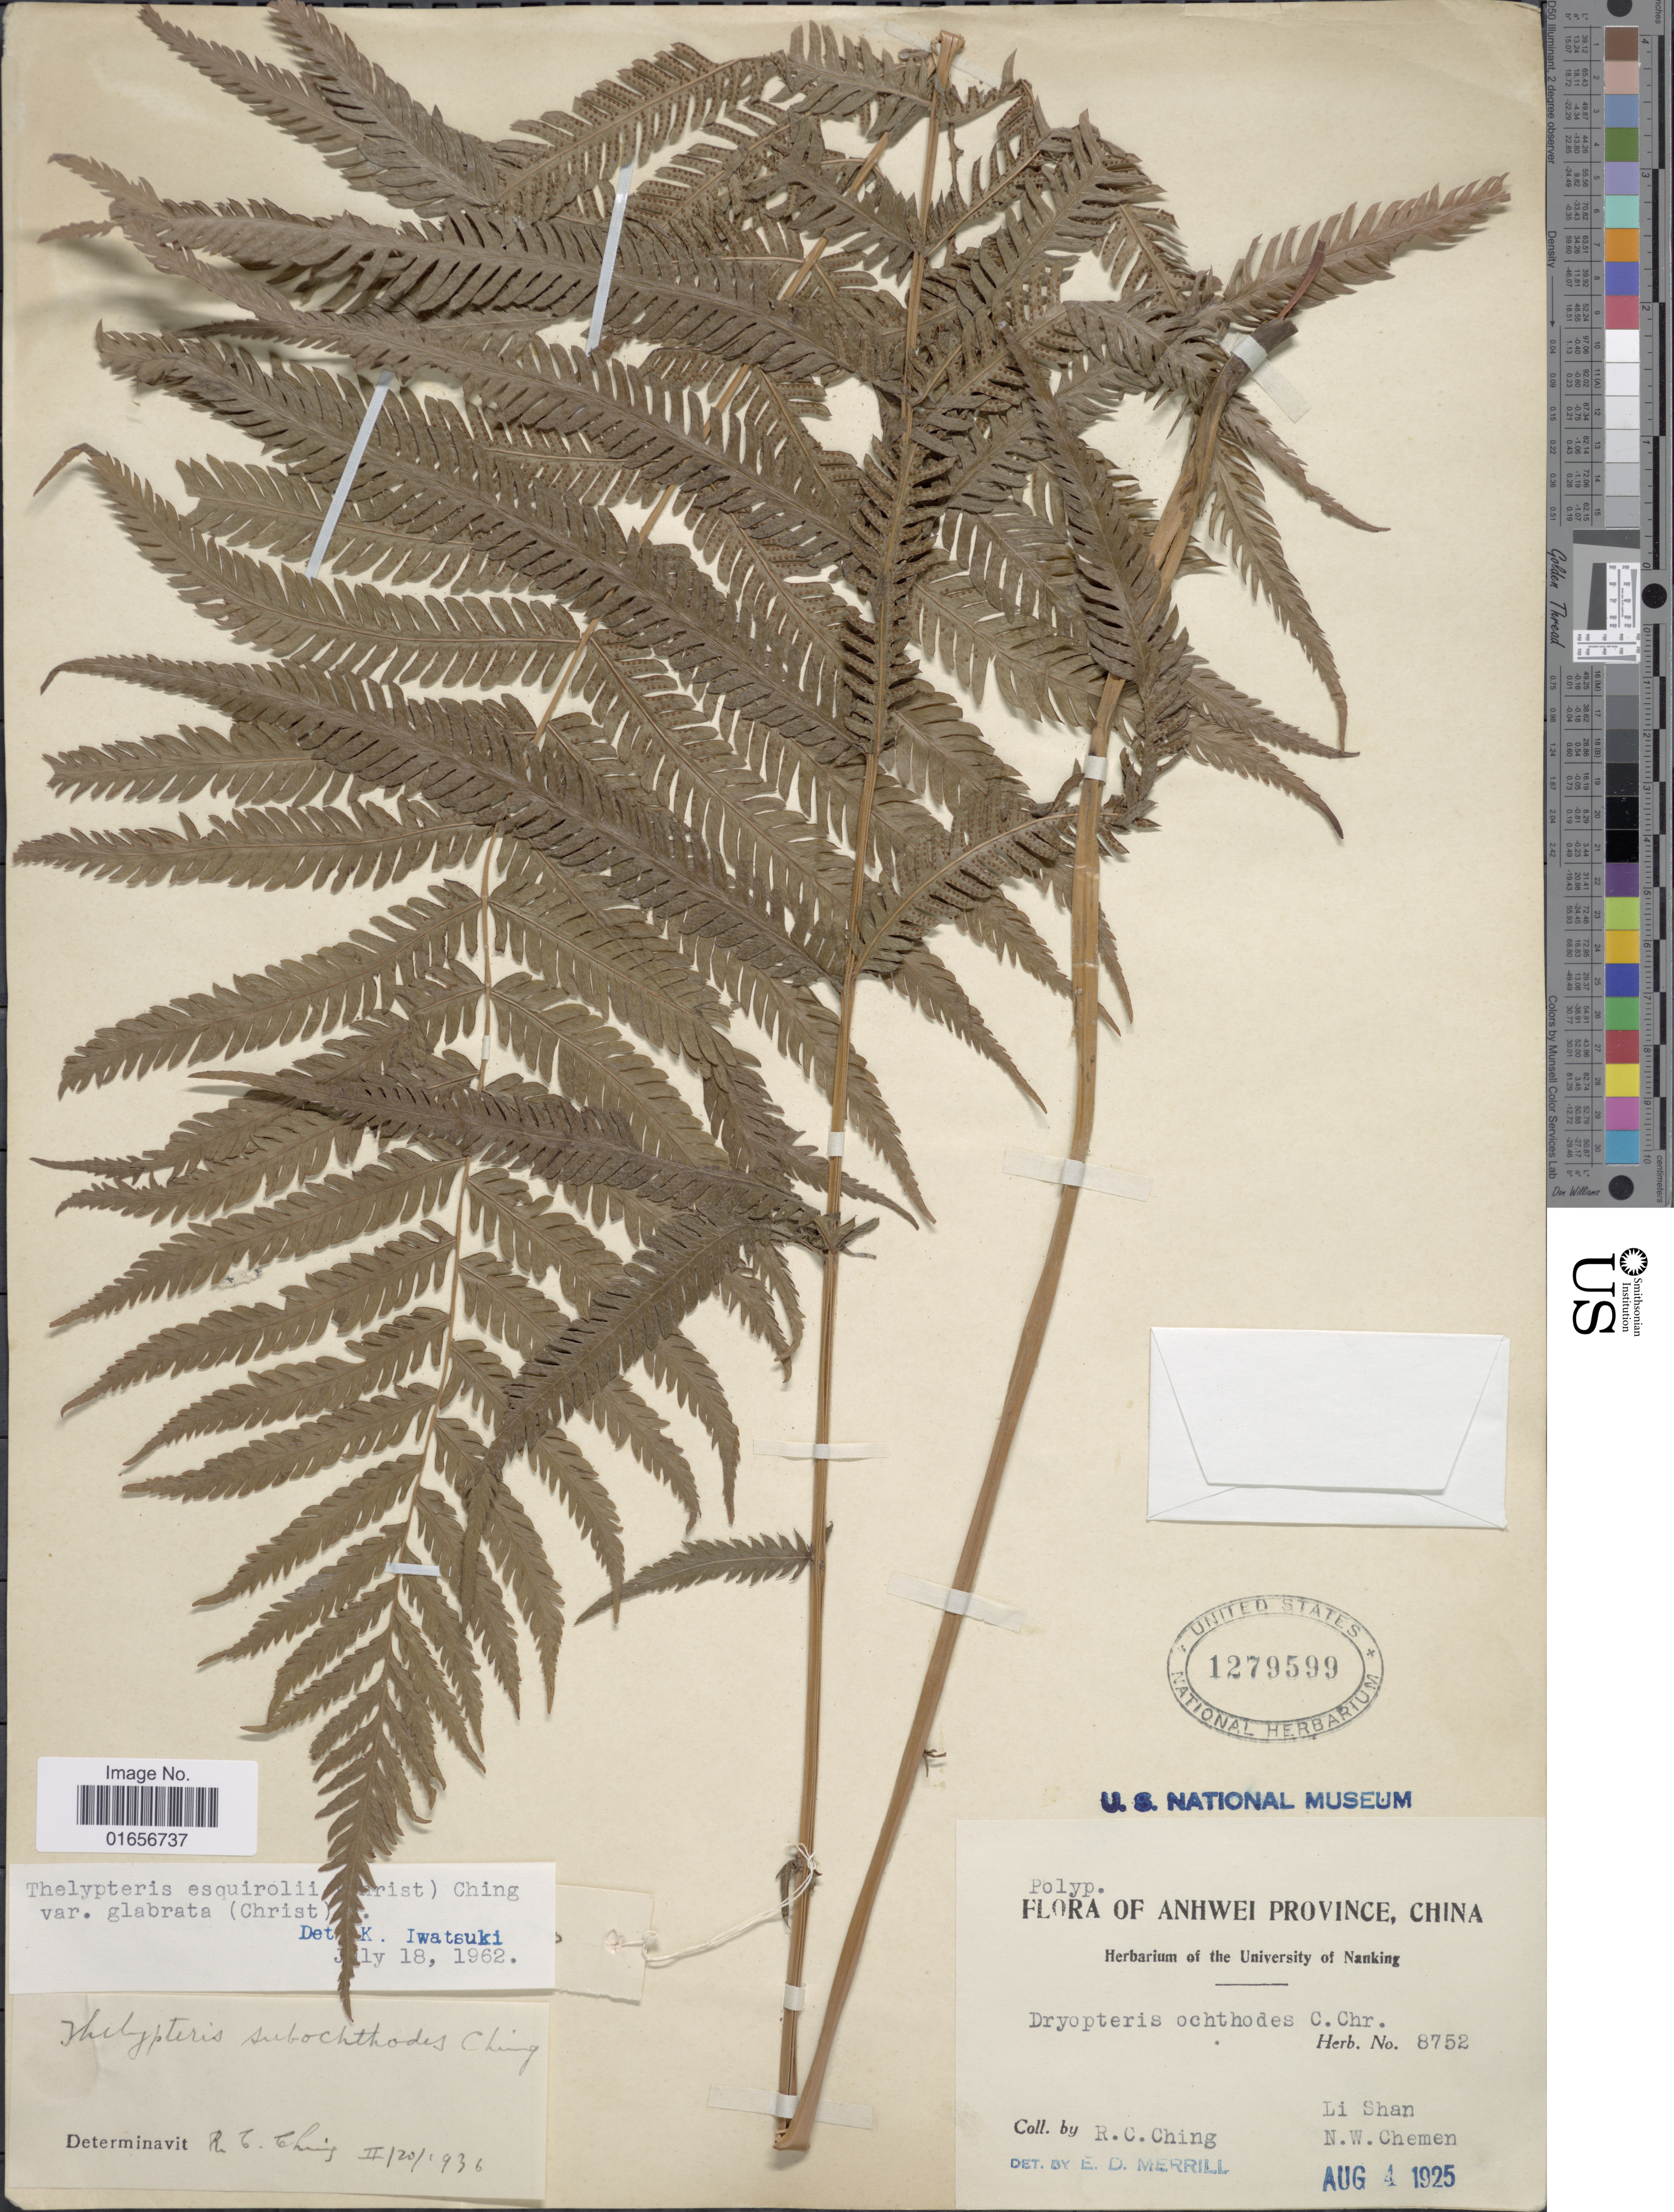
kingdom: Plantae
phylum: Tracheophyta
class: Polypodiopsida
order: Polypodiales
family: Thelypteridaceae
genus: Pseudocyclosorus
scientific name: Pseudocyclosorus esquirolii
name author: (Christ) Ching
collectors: R. C. Ching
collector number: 8752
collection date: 1925-08-04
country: China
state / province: Anhui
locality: Anhwei province, China, Li Shan, N.W. Chemen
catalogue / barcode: US 1279599